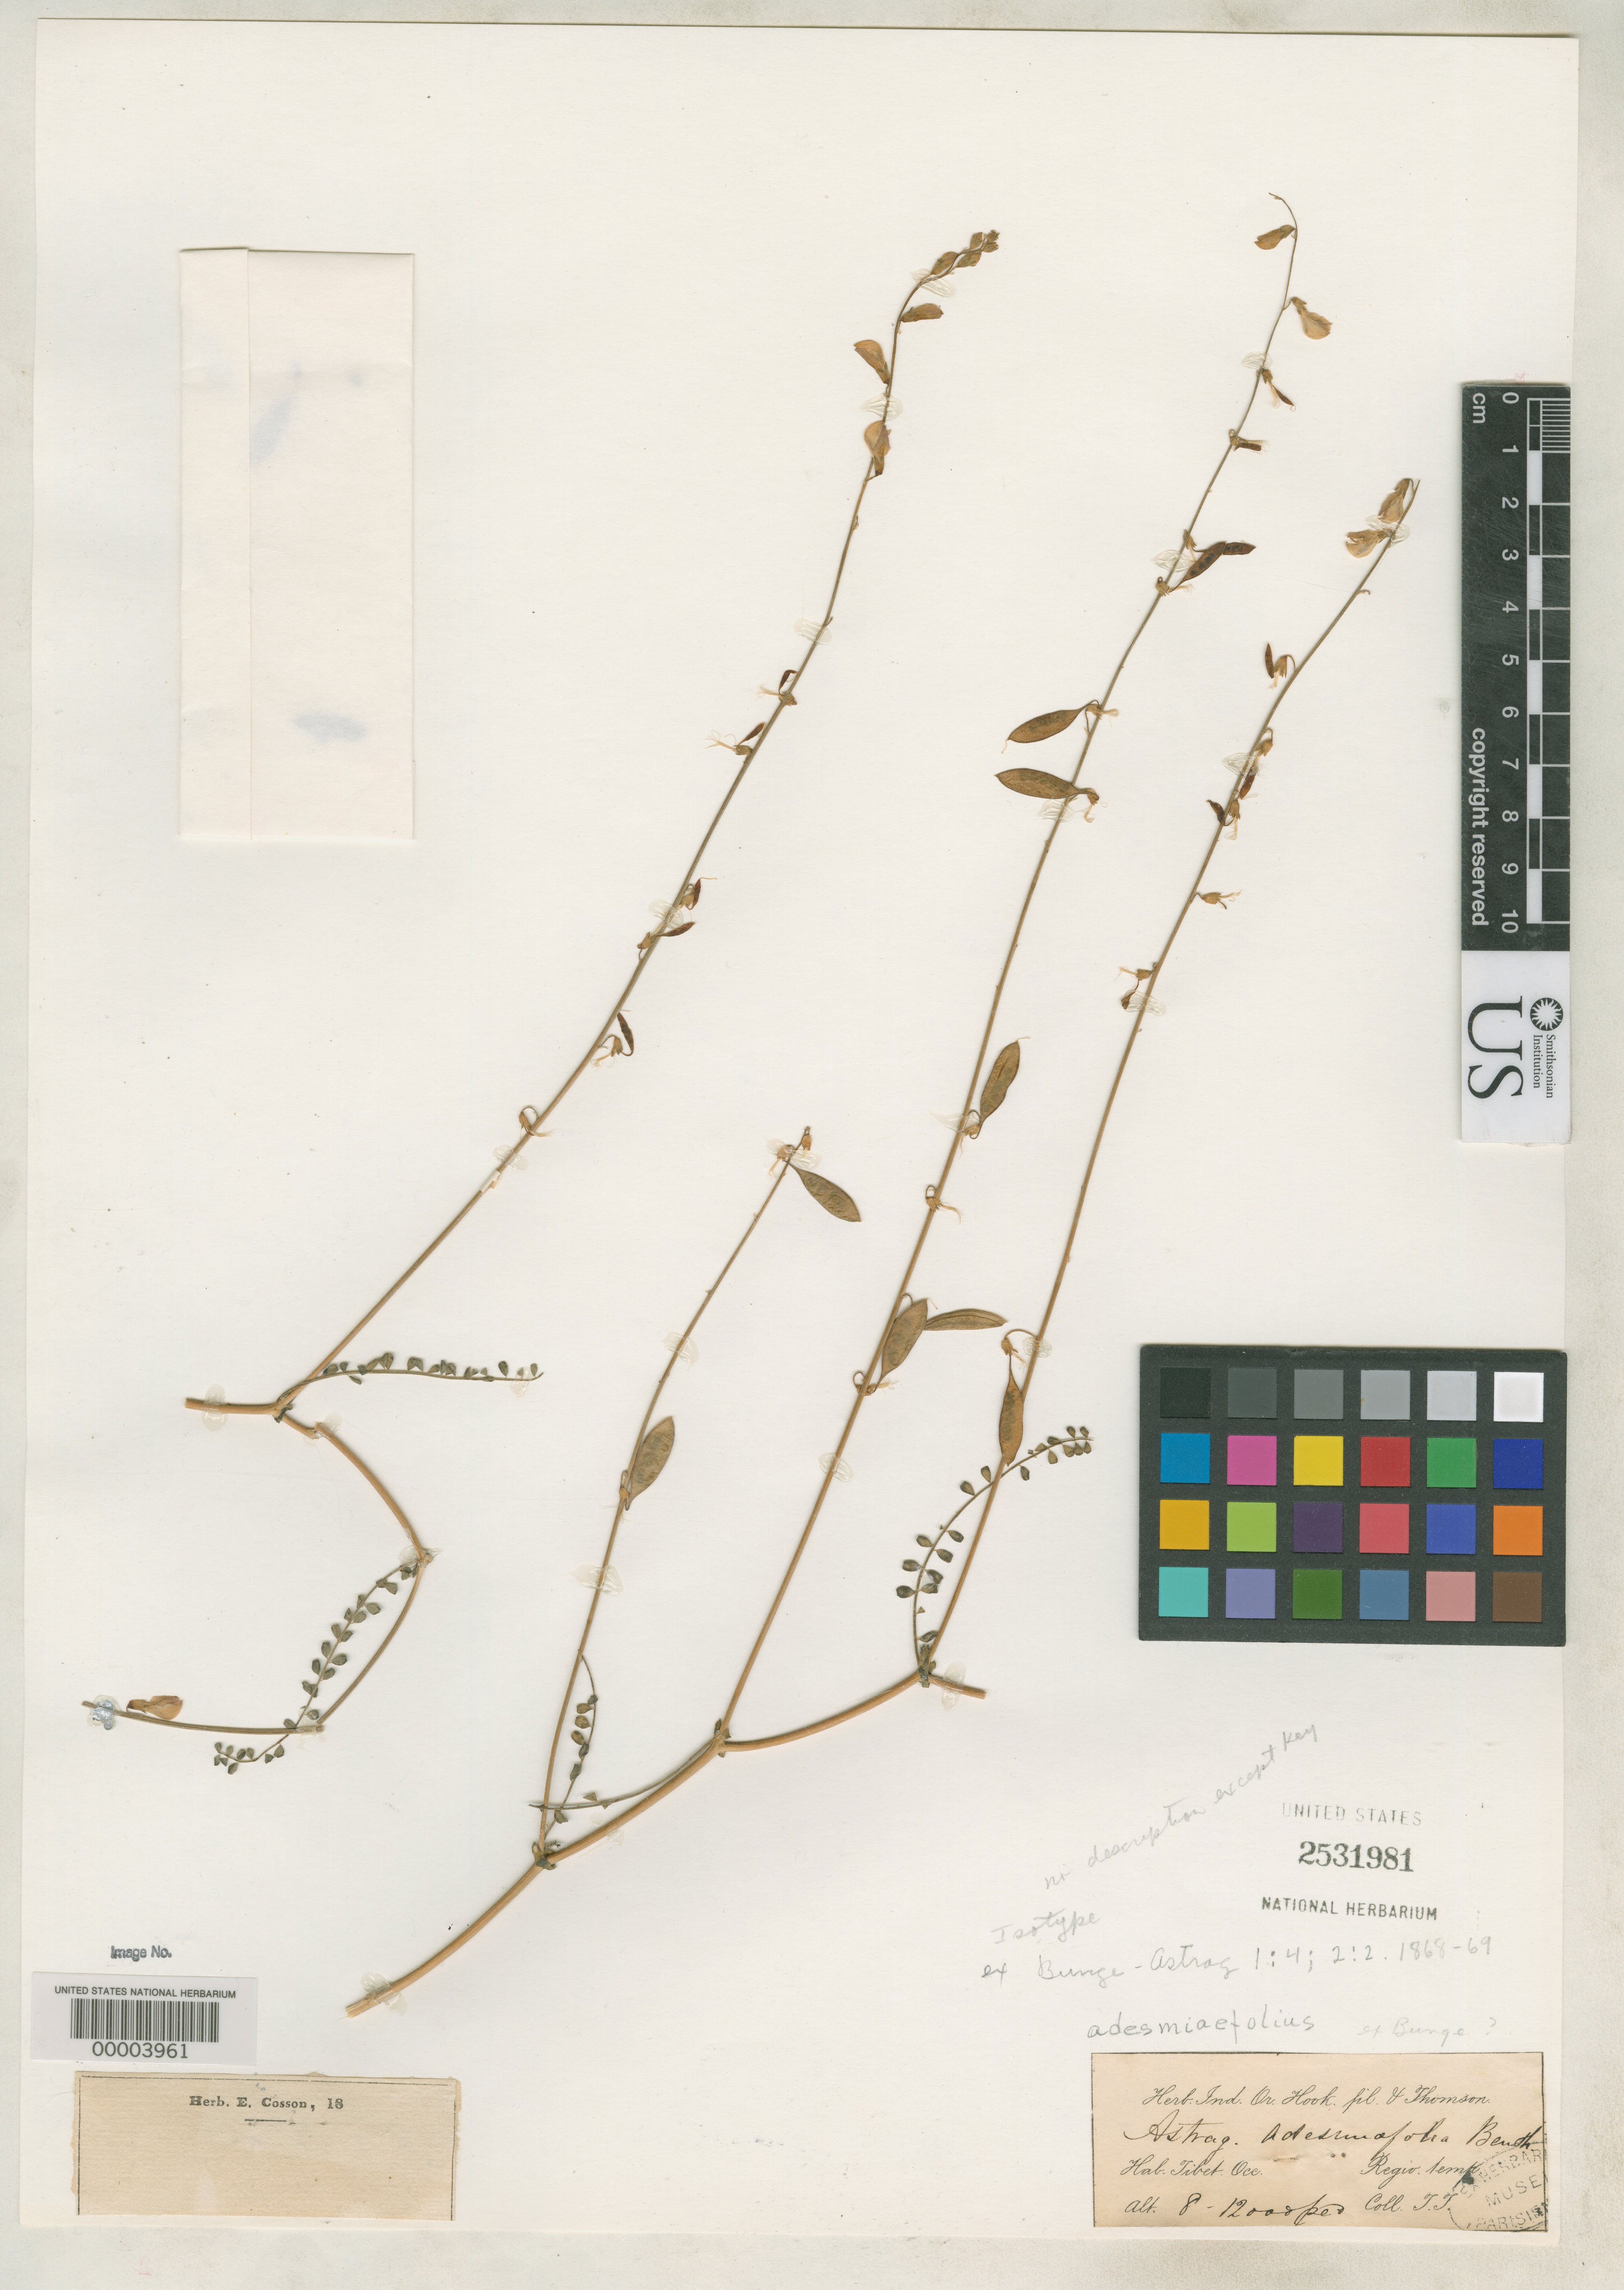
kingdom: Plantae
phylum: Tracheophyta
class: Magnoliopsida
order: Fabales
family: Fabaceae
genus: Astragalus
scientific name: Astragalus adesmiaefolius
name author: Benth. ex Bunge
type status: Isotype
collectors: T. Thomson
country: China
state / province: Xizang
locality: (country as "Tibet"); alt. 8000- 12000 ft.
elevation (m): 2438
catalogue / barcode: US 2531981